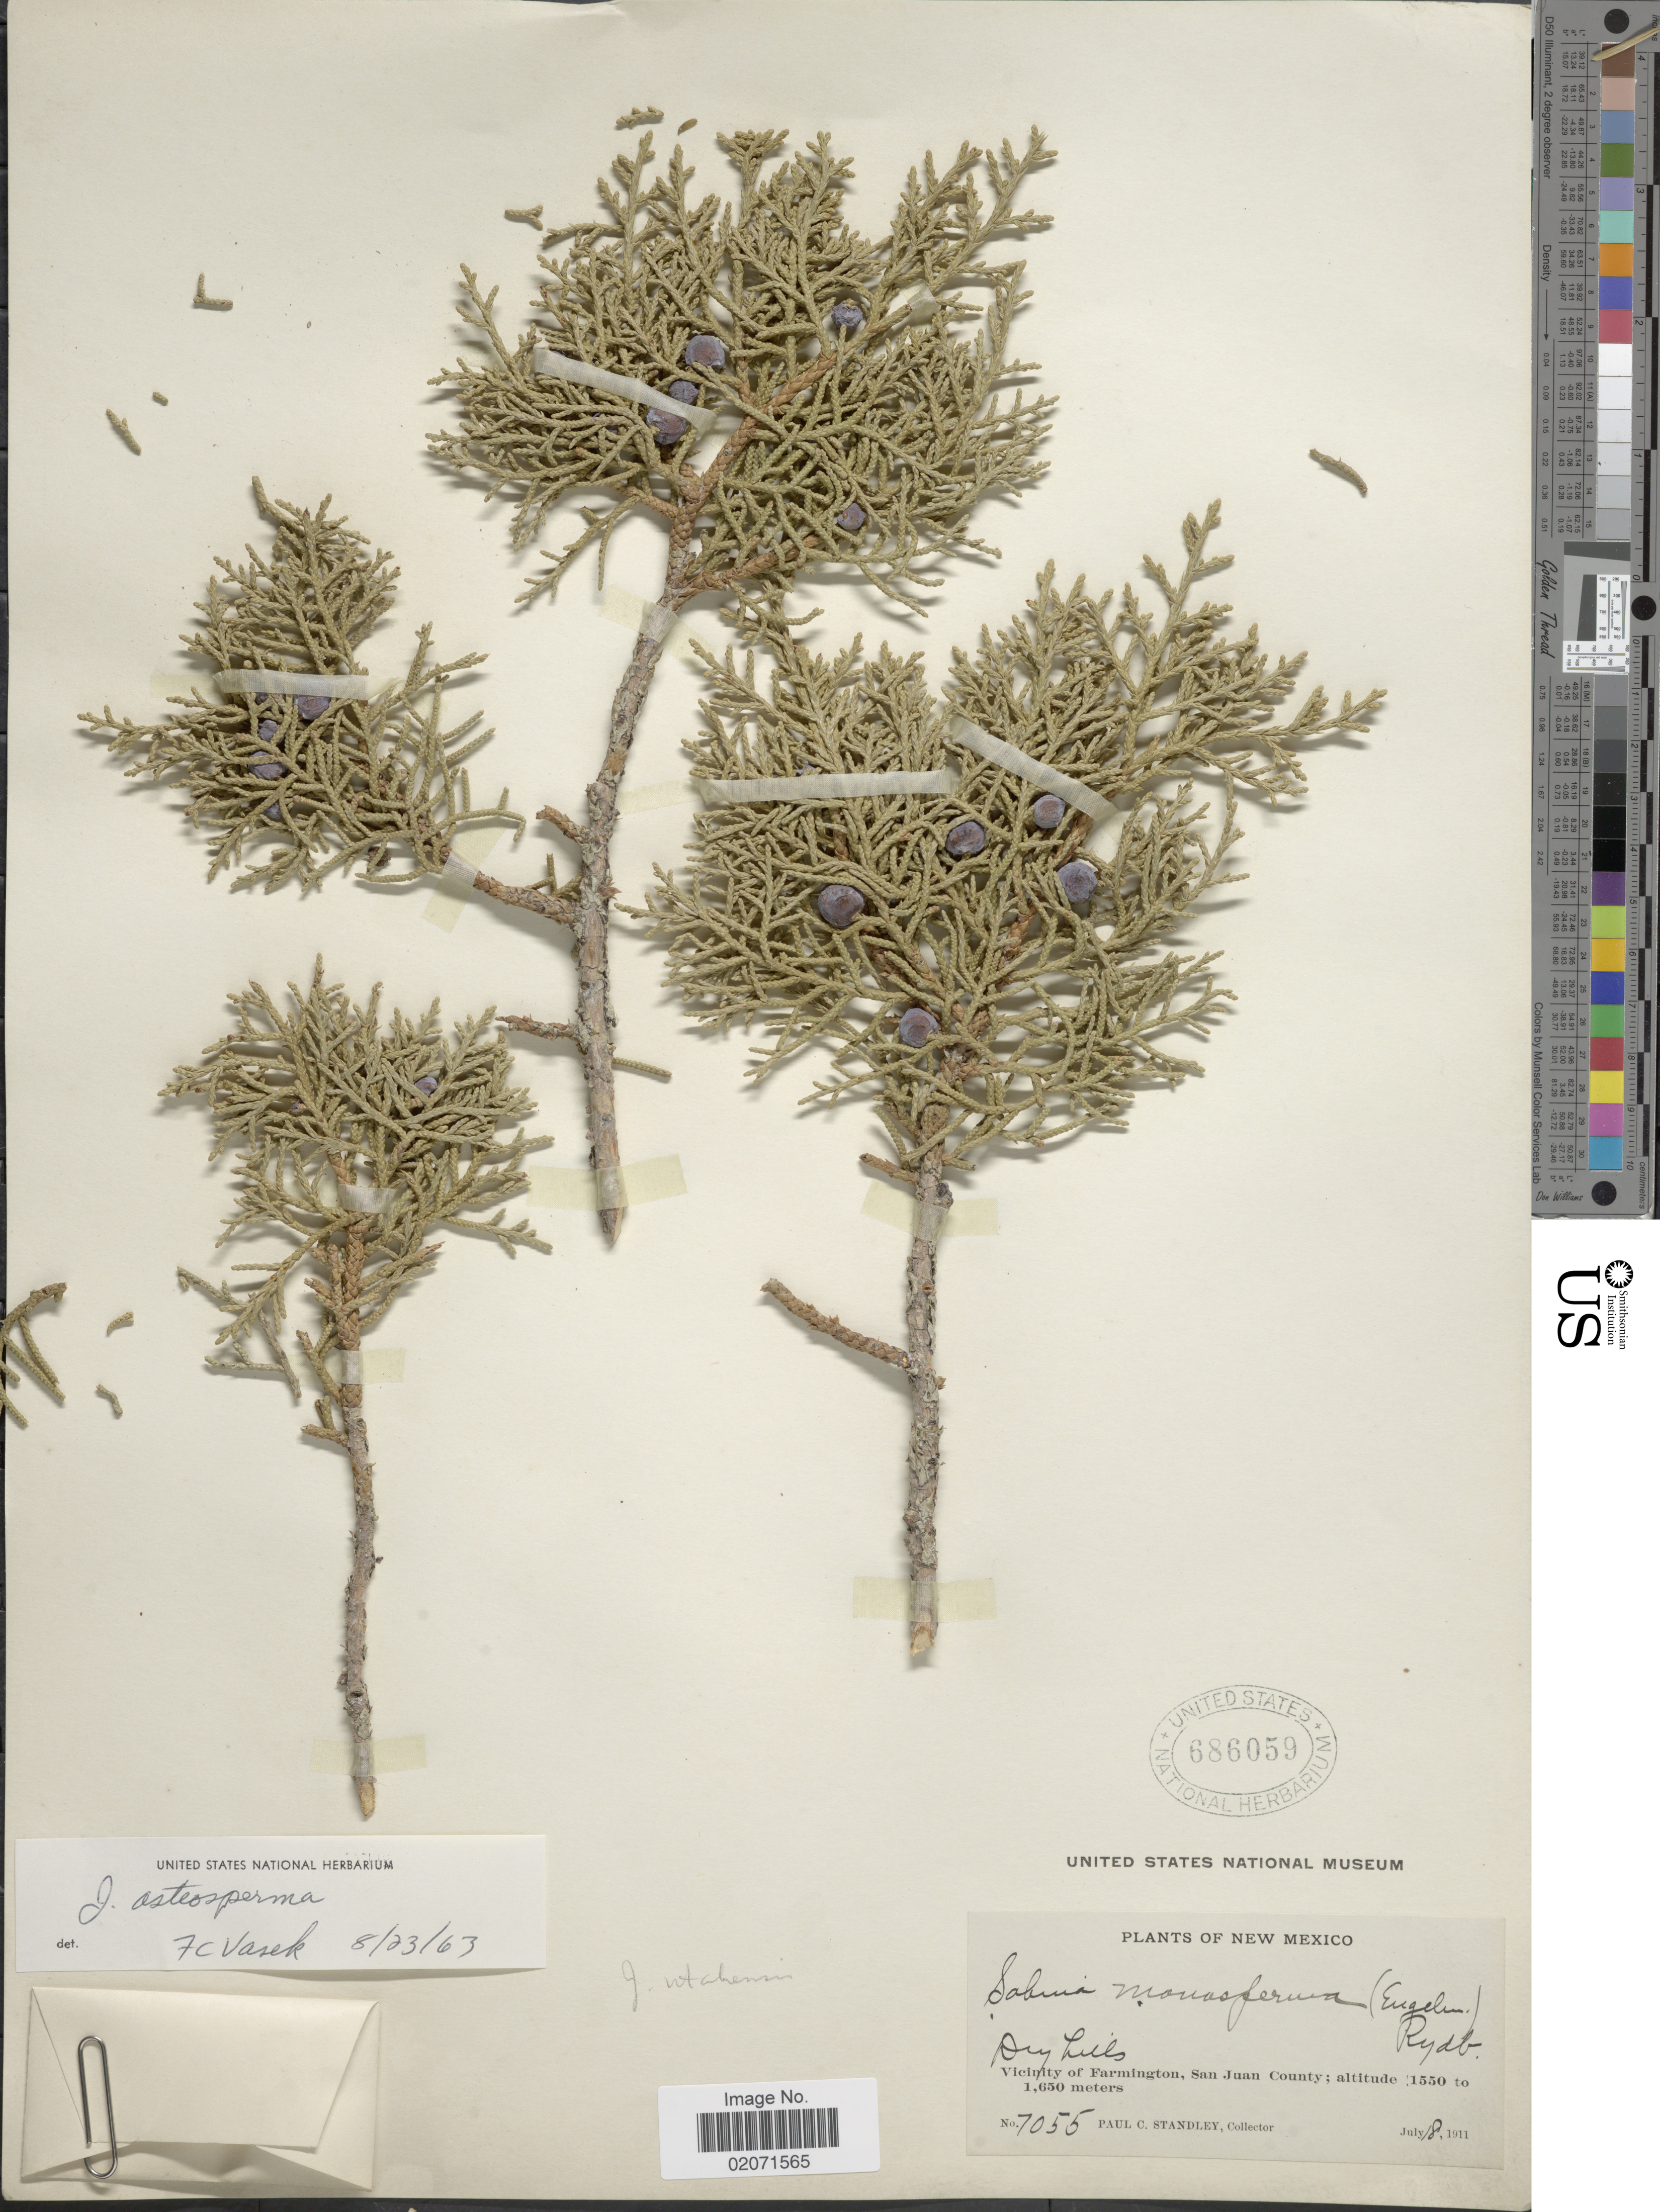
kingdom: Plantae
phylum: Tracheophyta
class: Pinopsida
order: Pinales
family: Cupressaceae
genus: Juniperus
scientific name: Juniperus osteosperma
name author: (Torr.) Little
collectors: P. C. Standley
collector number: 7055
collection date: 1911-07-18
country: United States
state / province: New Mexico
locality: Dry hills. Vicinity of Farmington, San Juan County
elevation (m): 1550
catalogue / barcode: US 686059